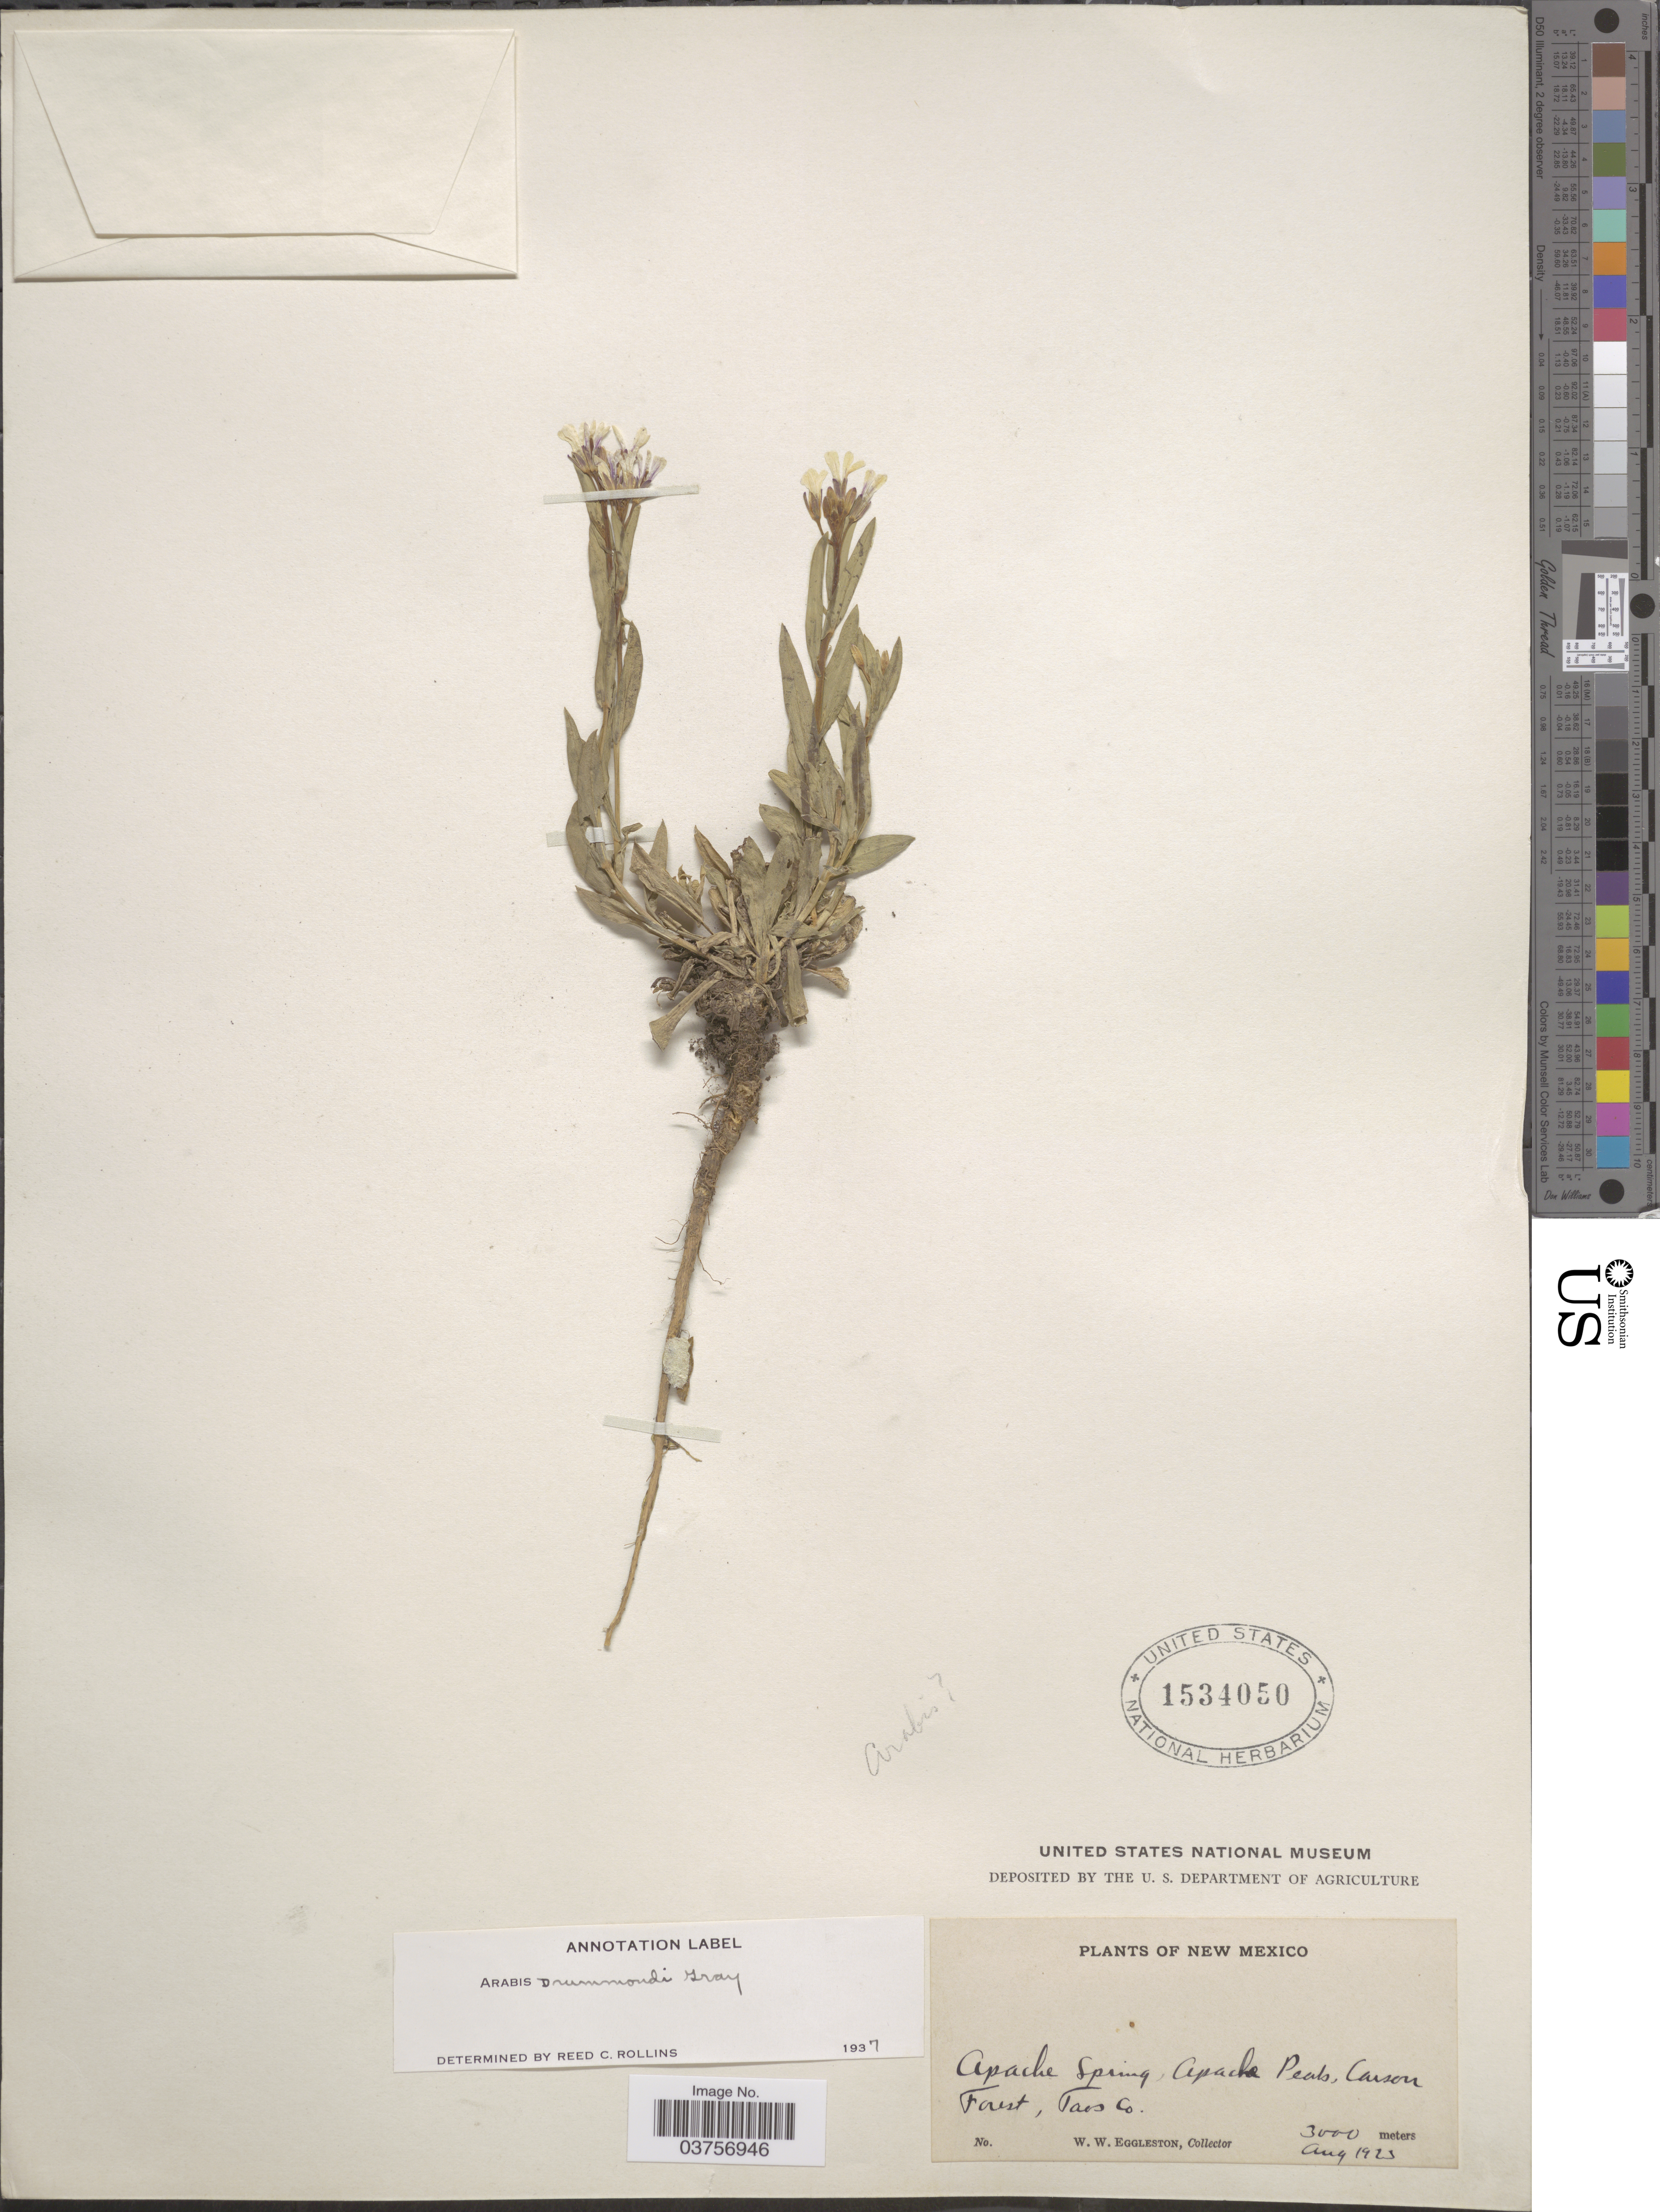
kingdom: Plantae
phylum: Tracheophyta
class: Magnoliopsida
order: Brassicales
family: Brassicaceae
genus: Arabis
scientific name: Arabis drummondii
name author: A. Gray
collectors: W. W. Eggleston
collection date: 1923-08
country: United States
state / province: New Mexico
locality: Apache Spring, Apache Peak, Carson Forest, Taos Co.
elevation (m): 3000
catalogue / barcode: US 1534050